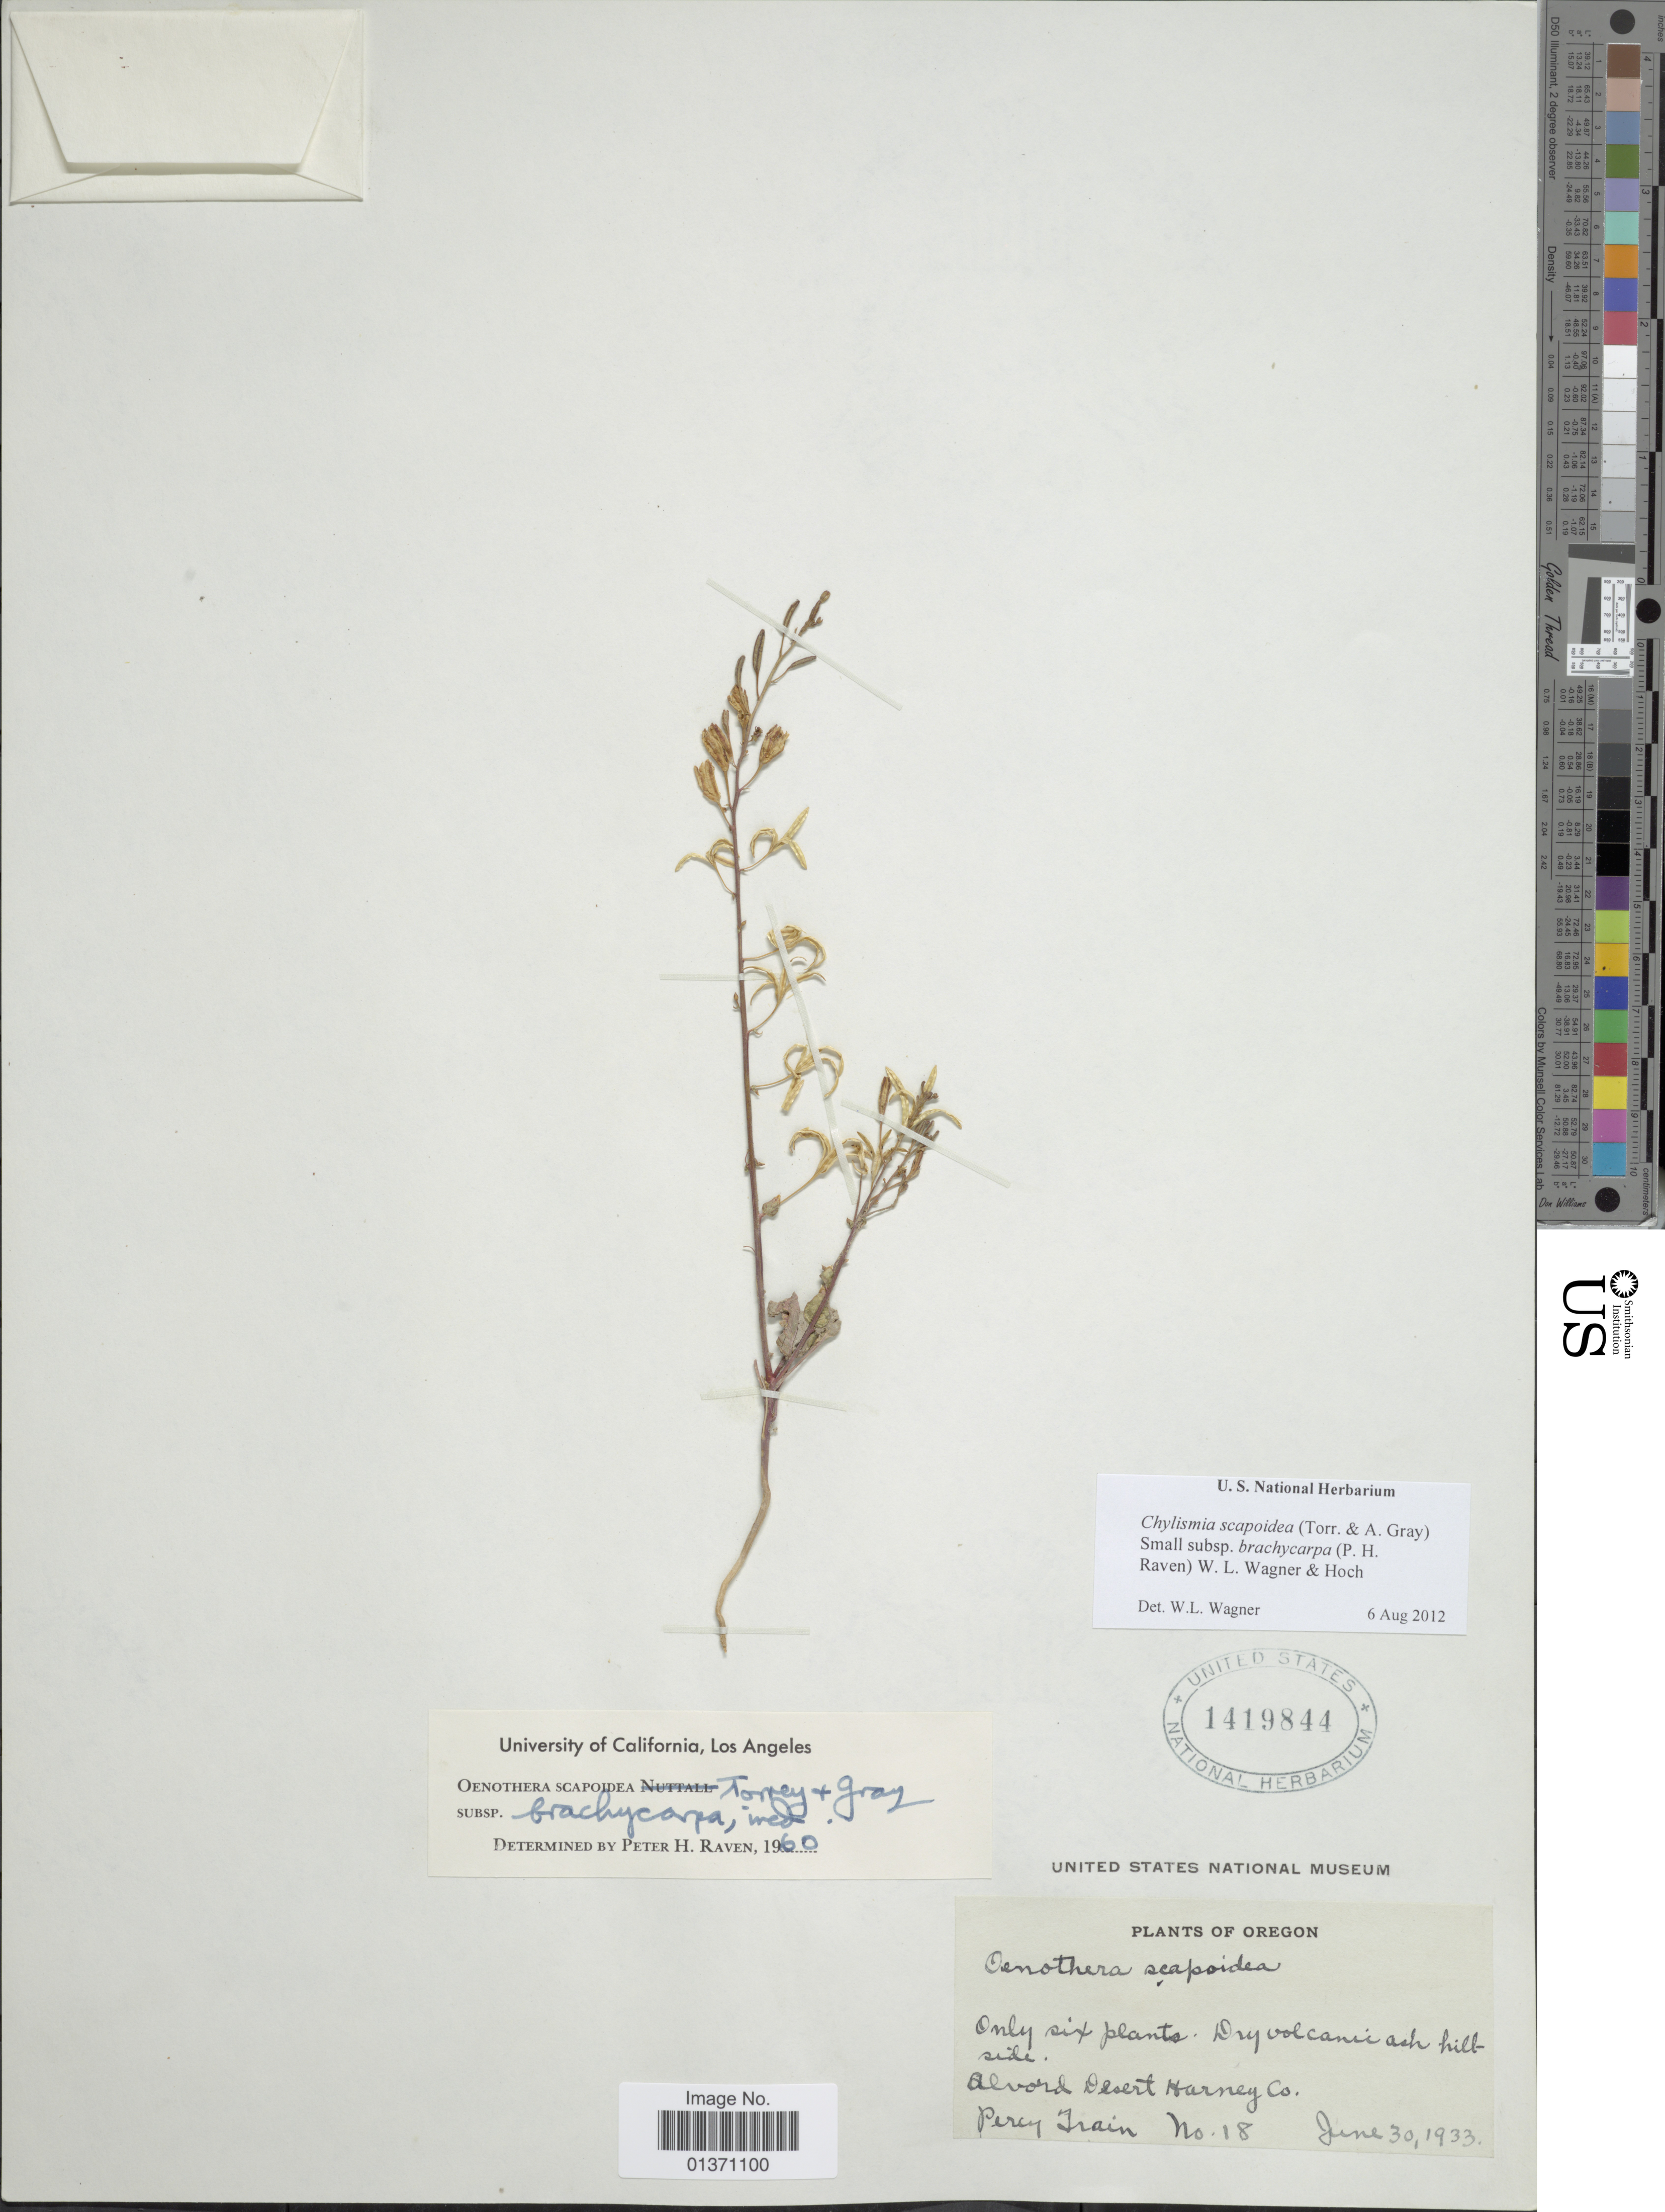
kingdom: Plantae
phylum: Tracheophyta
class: Magnoliopsida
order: Myrtales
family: Onagraceae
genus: Chylismia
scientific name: Chylismia scapoidea subsp. brachycarpa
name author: (P.H. Raven) W.L. Wagner & Hoch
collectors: P. Train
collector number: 18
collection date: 1933-06-30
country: United States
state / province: Oregon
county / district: Harney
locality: Dry volcanic ash hillside, Alvord Desert Harney Co.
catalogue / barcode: US 1419844